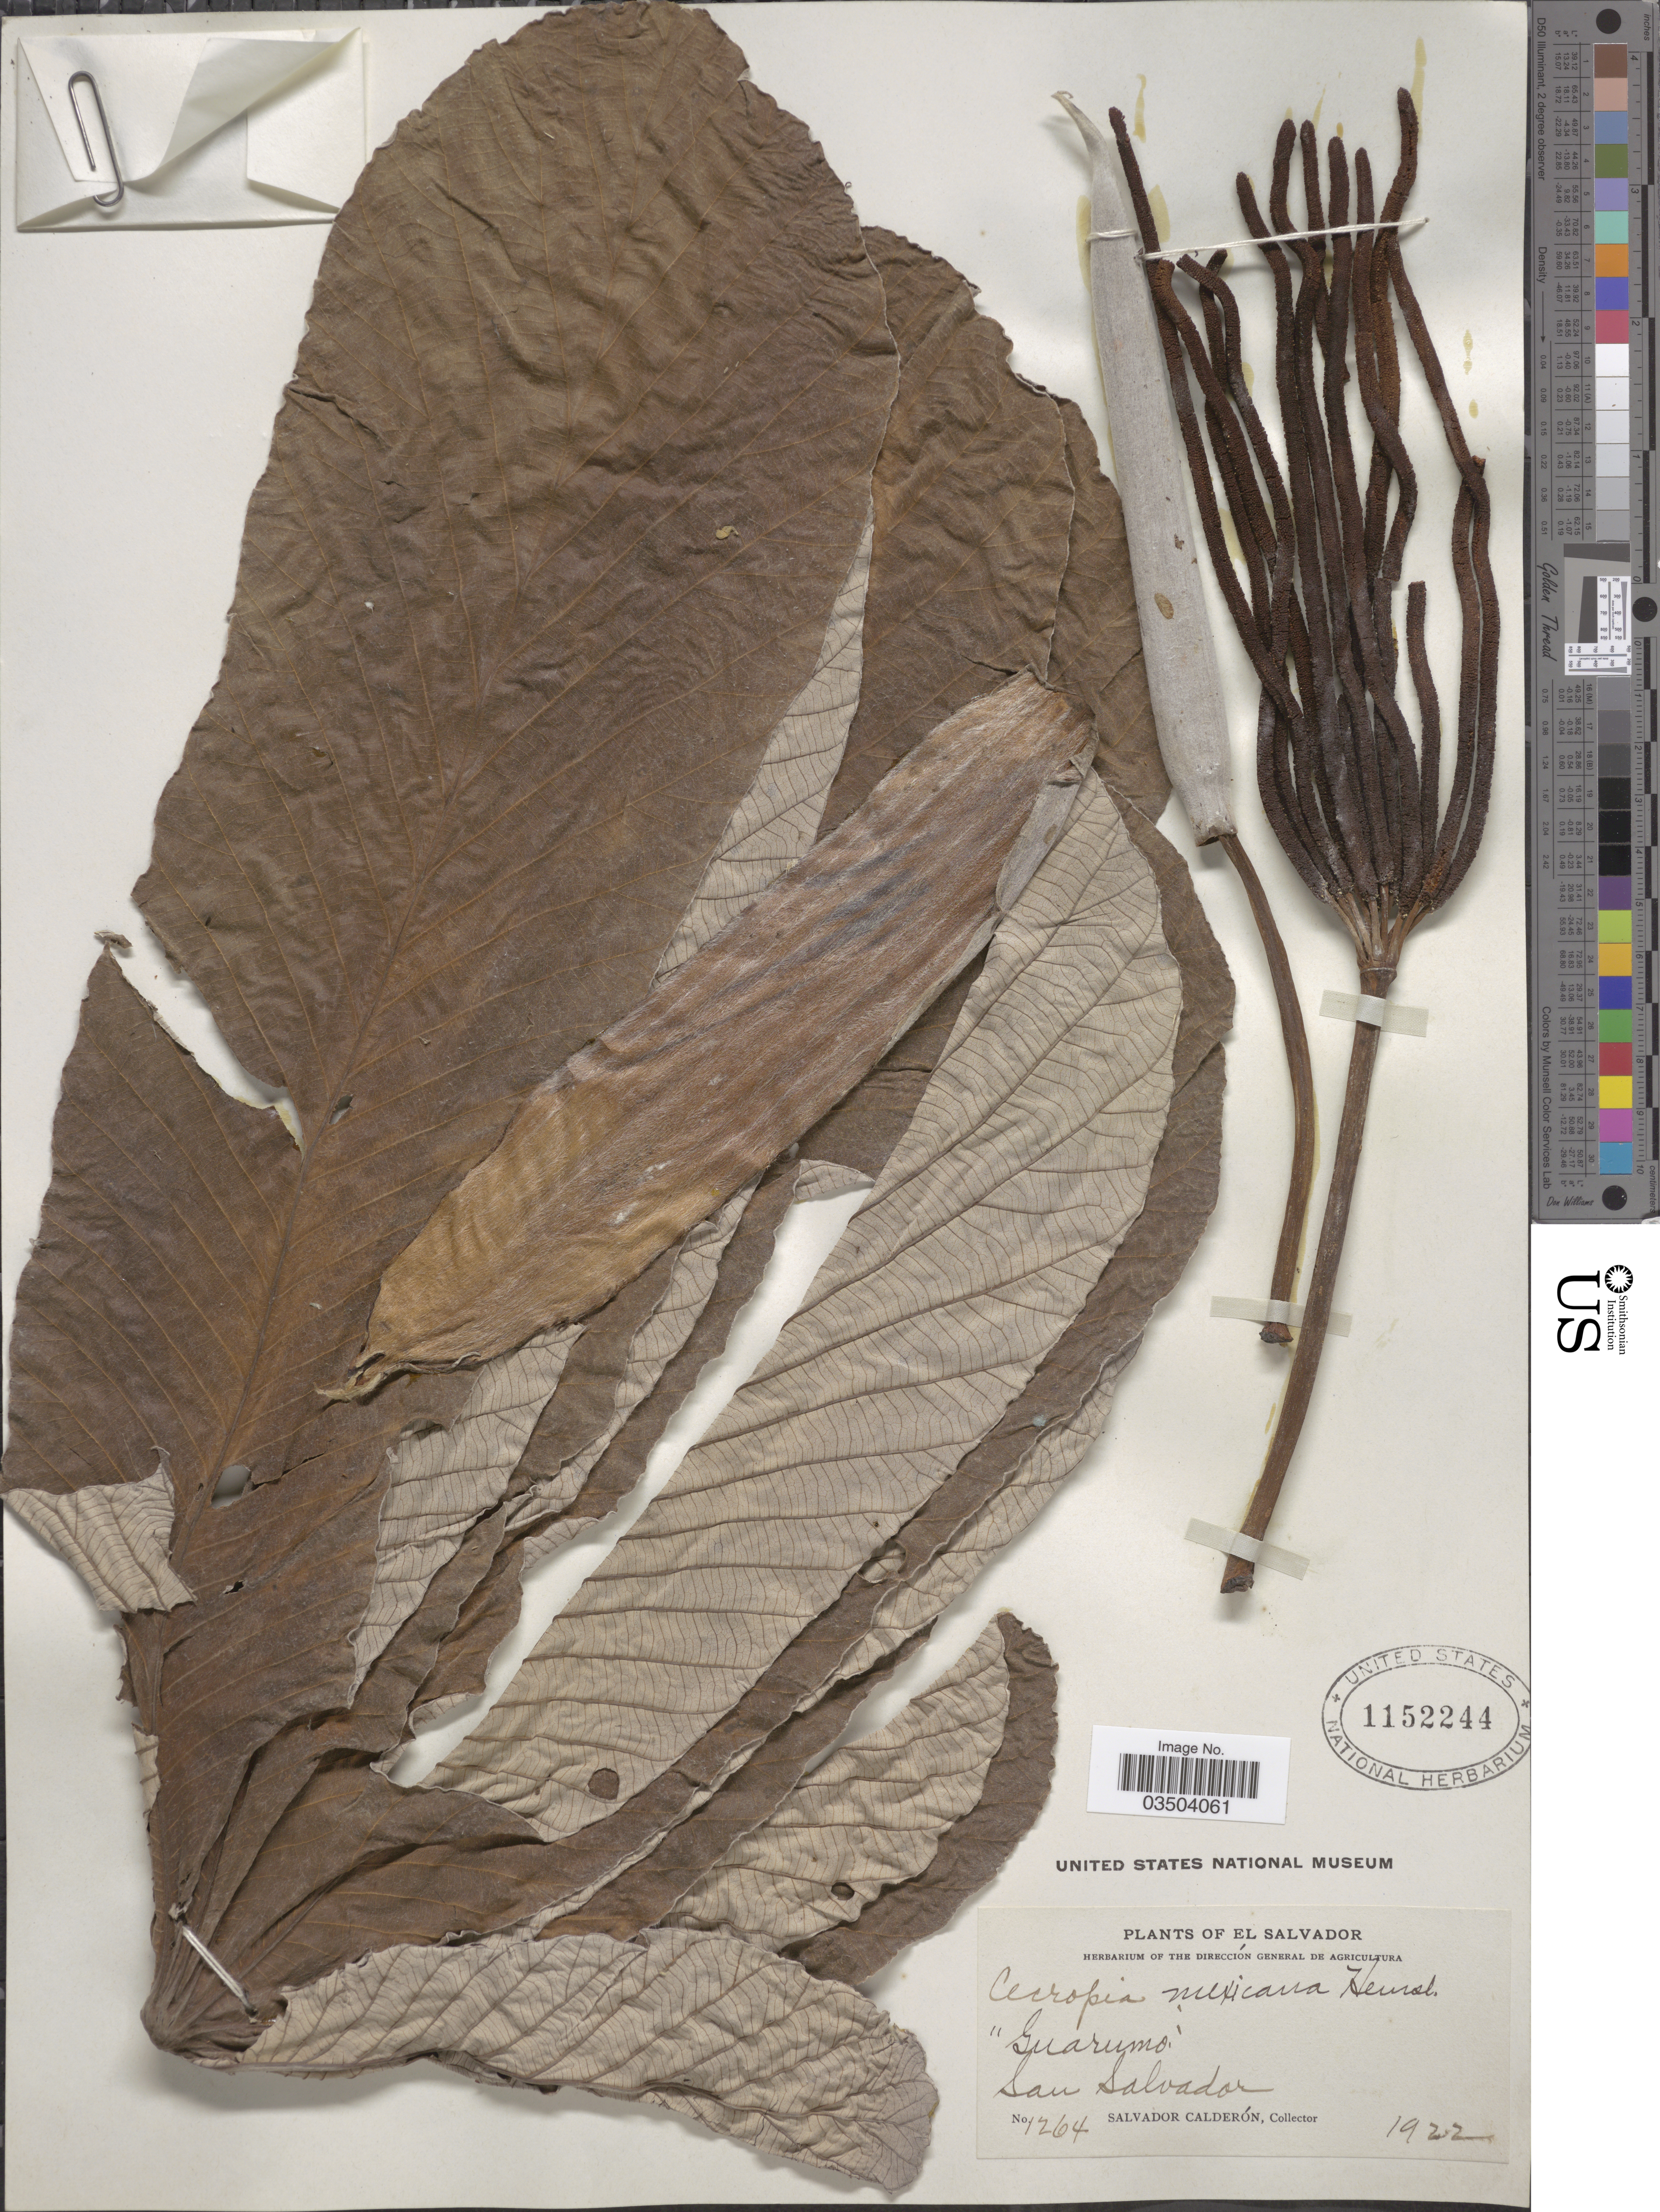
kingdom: Plantae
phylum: Tracheophyta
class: Magnoliopsida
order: Rosales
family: Urticaceae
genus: Cecropia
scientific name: Cecropia obtusifolia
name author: Bertol.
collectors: S. Calderón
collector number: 1264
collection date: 1922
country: El Salvador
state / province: San Salvador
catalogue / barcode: US 1152244